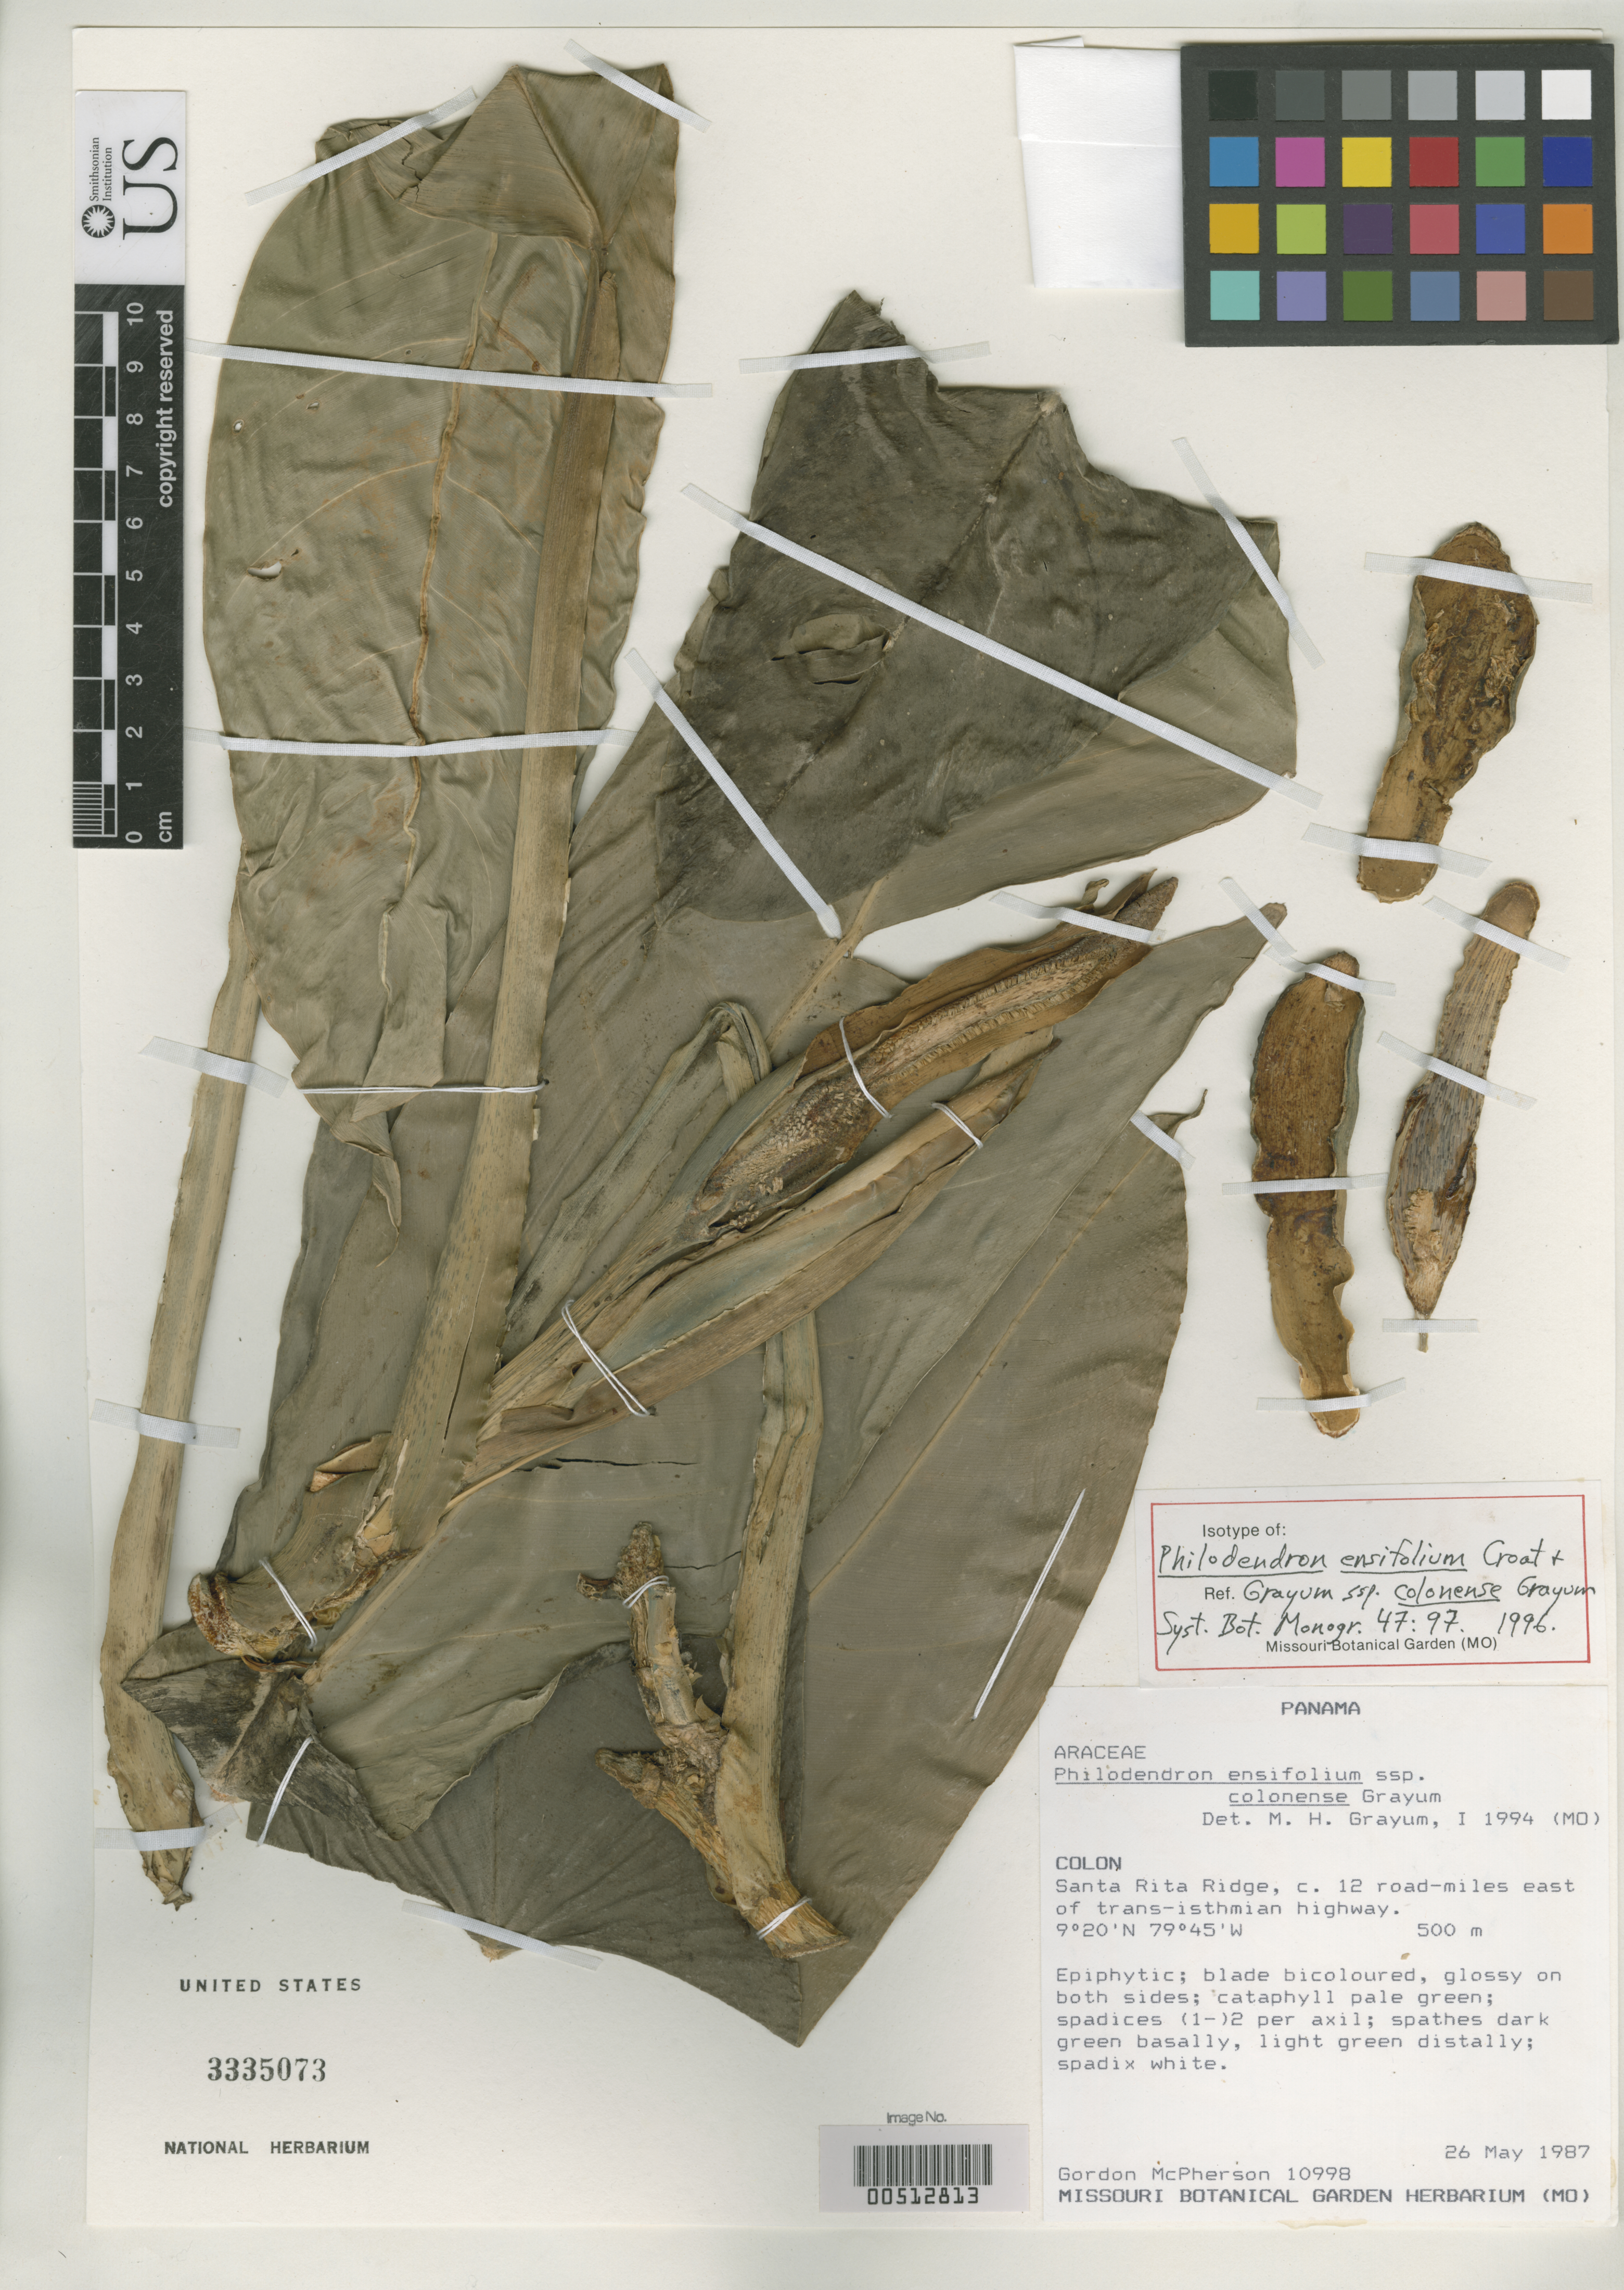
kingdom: Plantae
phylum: Tracheophyta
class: Liliopsida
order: Alismatales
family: Araceae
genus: Philodendron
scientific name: Philodendron ensifolium subsp. colonense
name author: Grayum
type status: Isotype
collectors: G. D. McPherson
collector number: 10998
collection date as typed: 26 May 1987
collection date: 1987-05-26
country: Panama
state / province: Colón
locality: Santa Rita ridge, c. 12 road mi E of Trans-Isthmian highway.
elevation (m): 500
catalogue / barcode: US 3335073